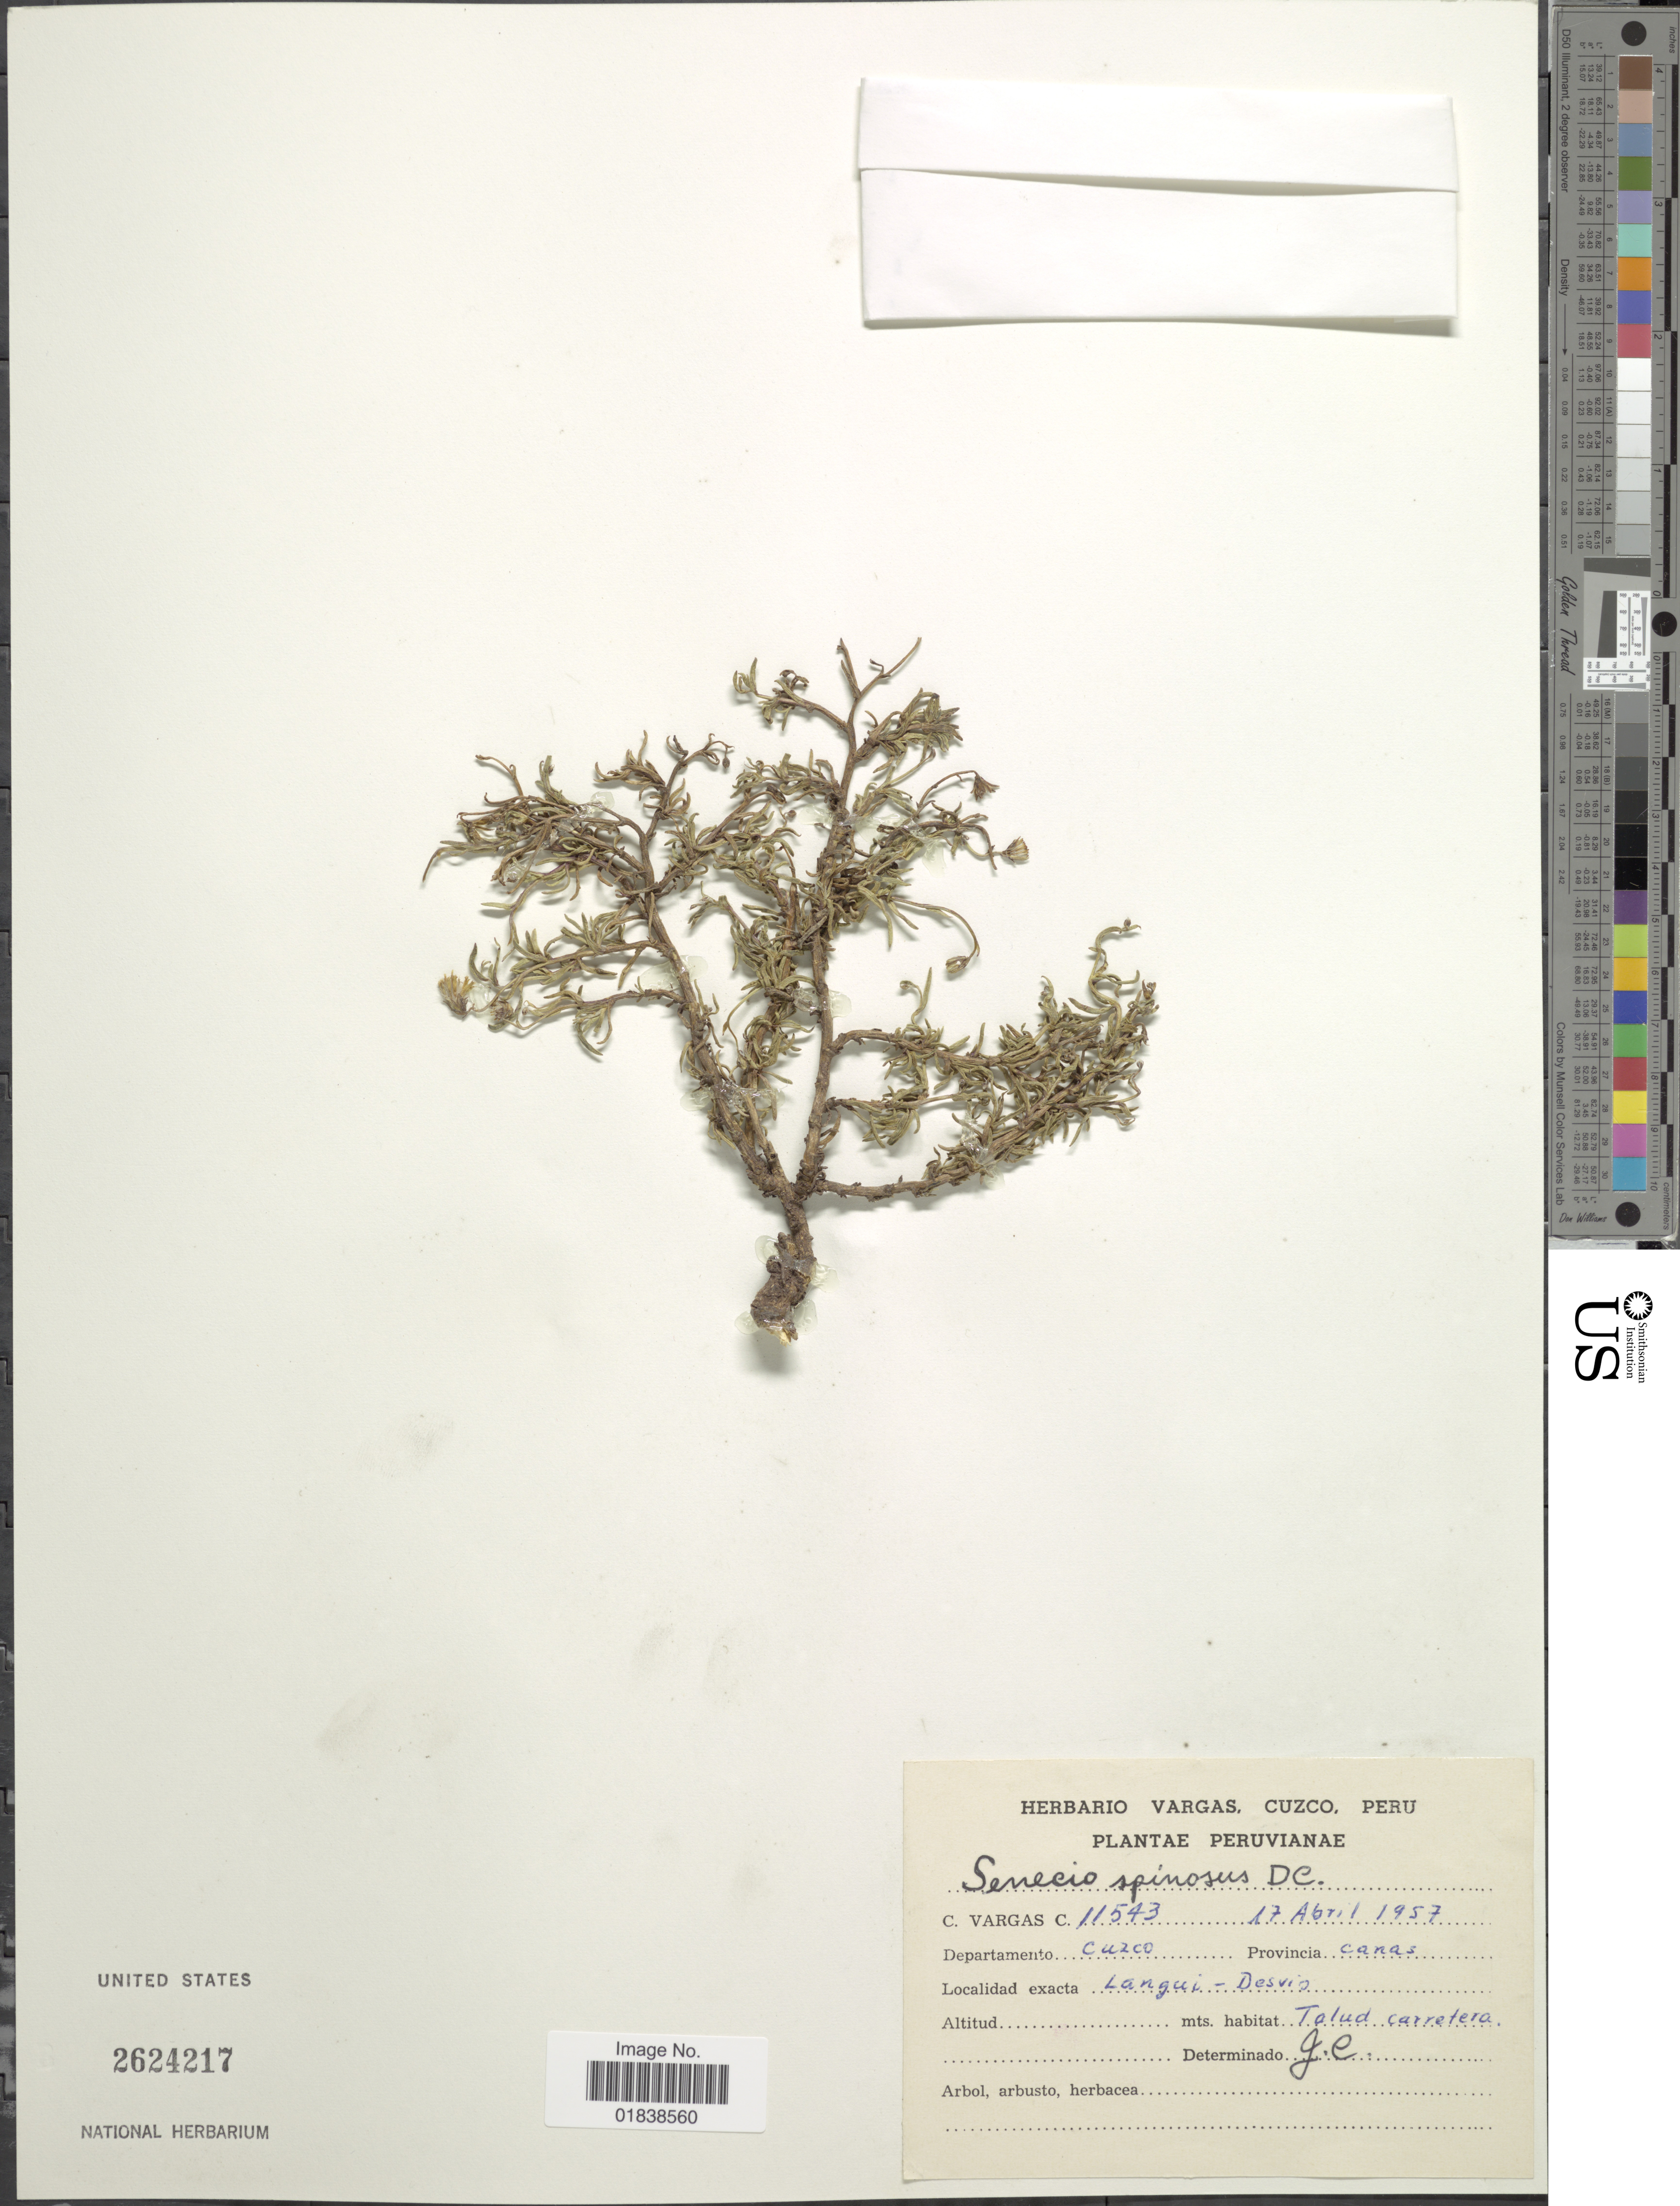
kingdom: Plantae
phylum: Tracheophyta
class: Magnoliopsida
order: Asterales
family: Asteraceae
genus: Senecio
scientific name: Senecio spinosus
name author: DC.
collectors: C. Vargas Calderón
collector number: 11543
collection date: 1957-04-17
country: Peru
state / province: Cusco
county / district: Canas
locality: Langui-Desvio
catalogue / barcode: US 2624217